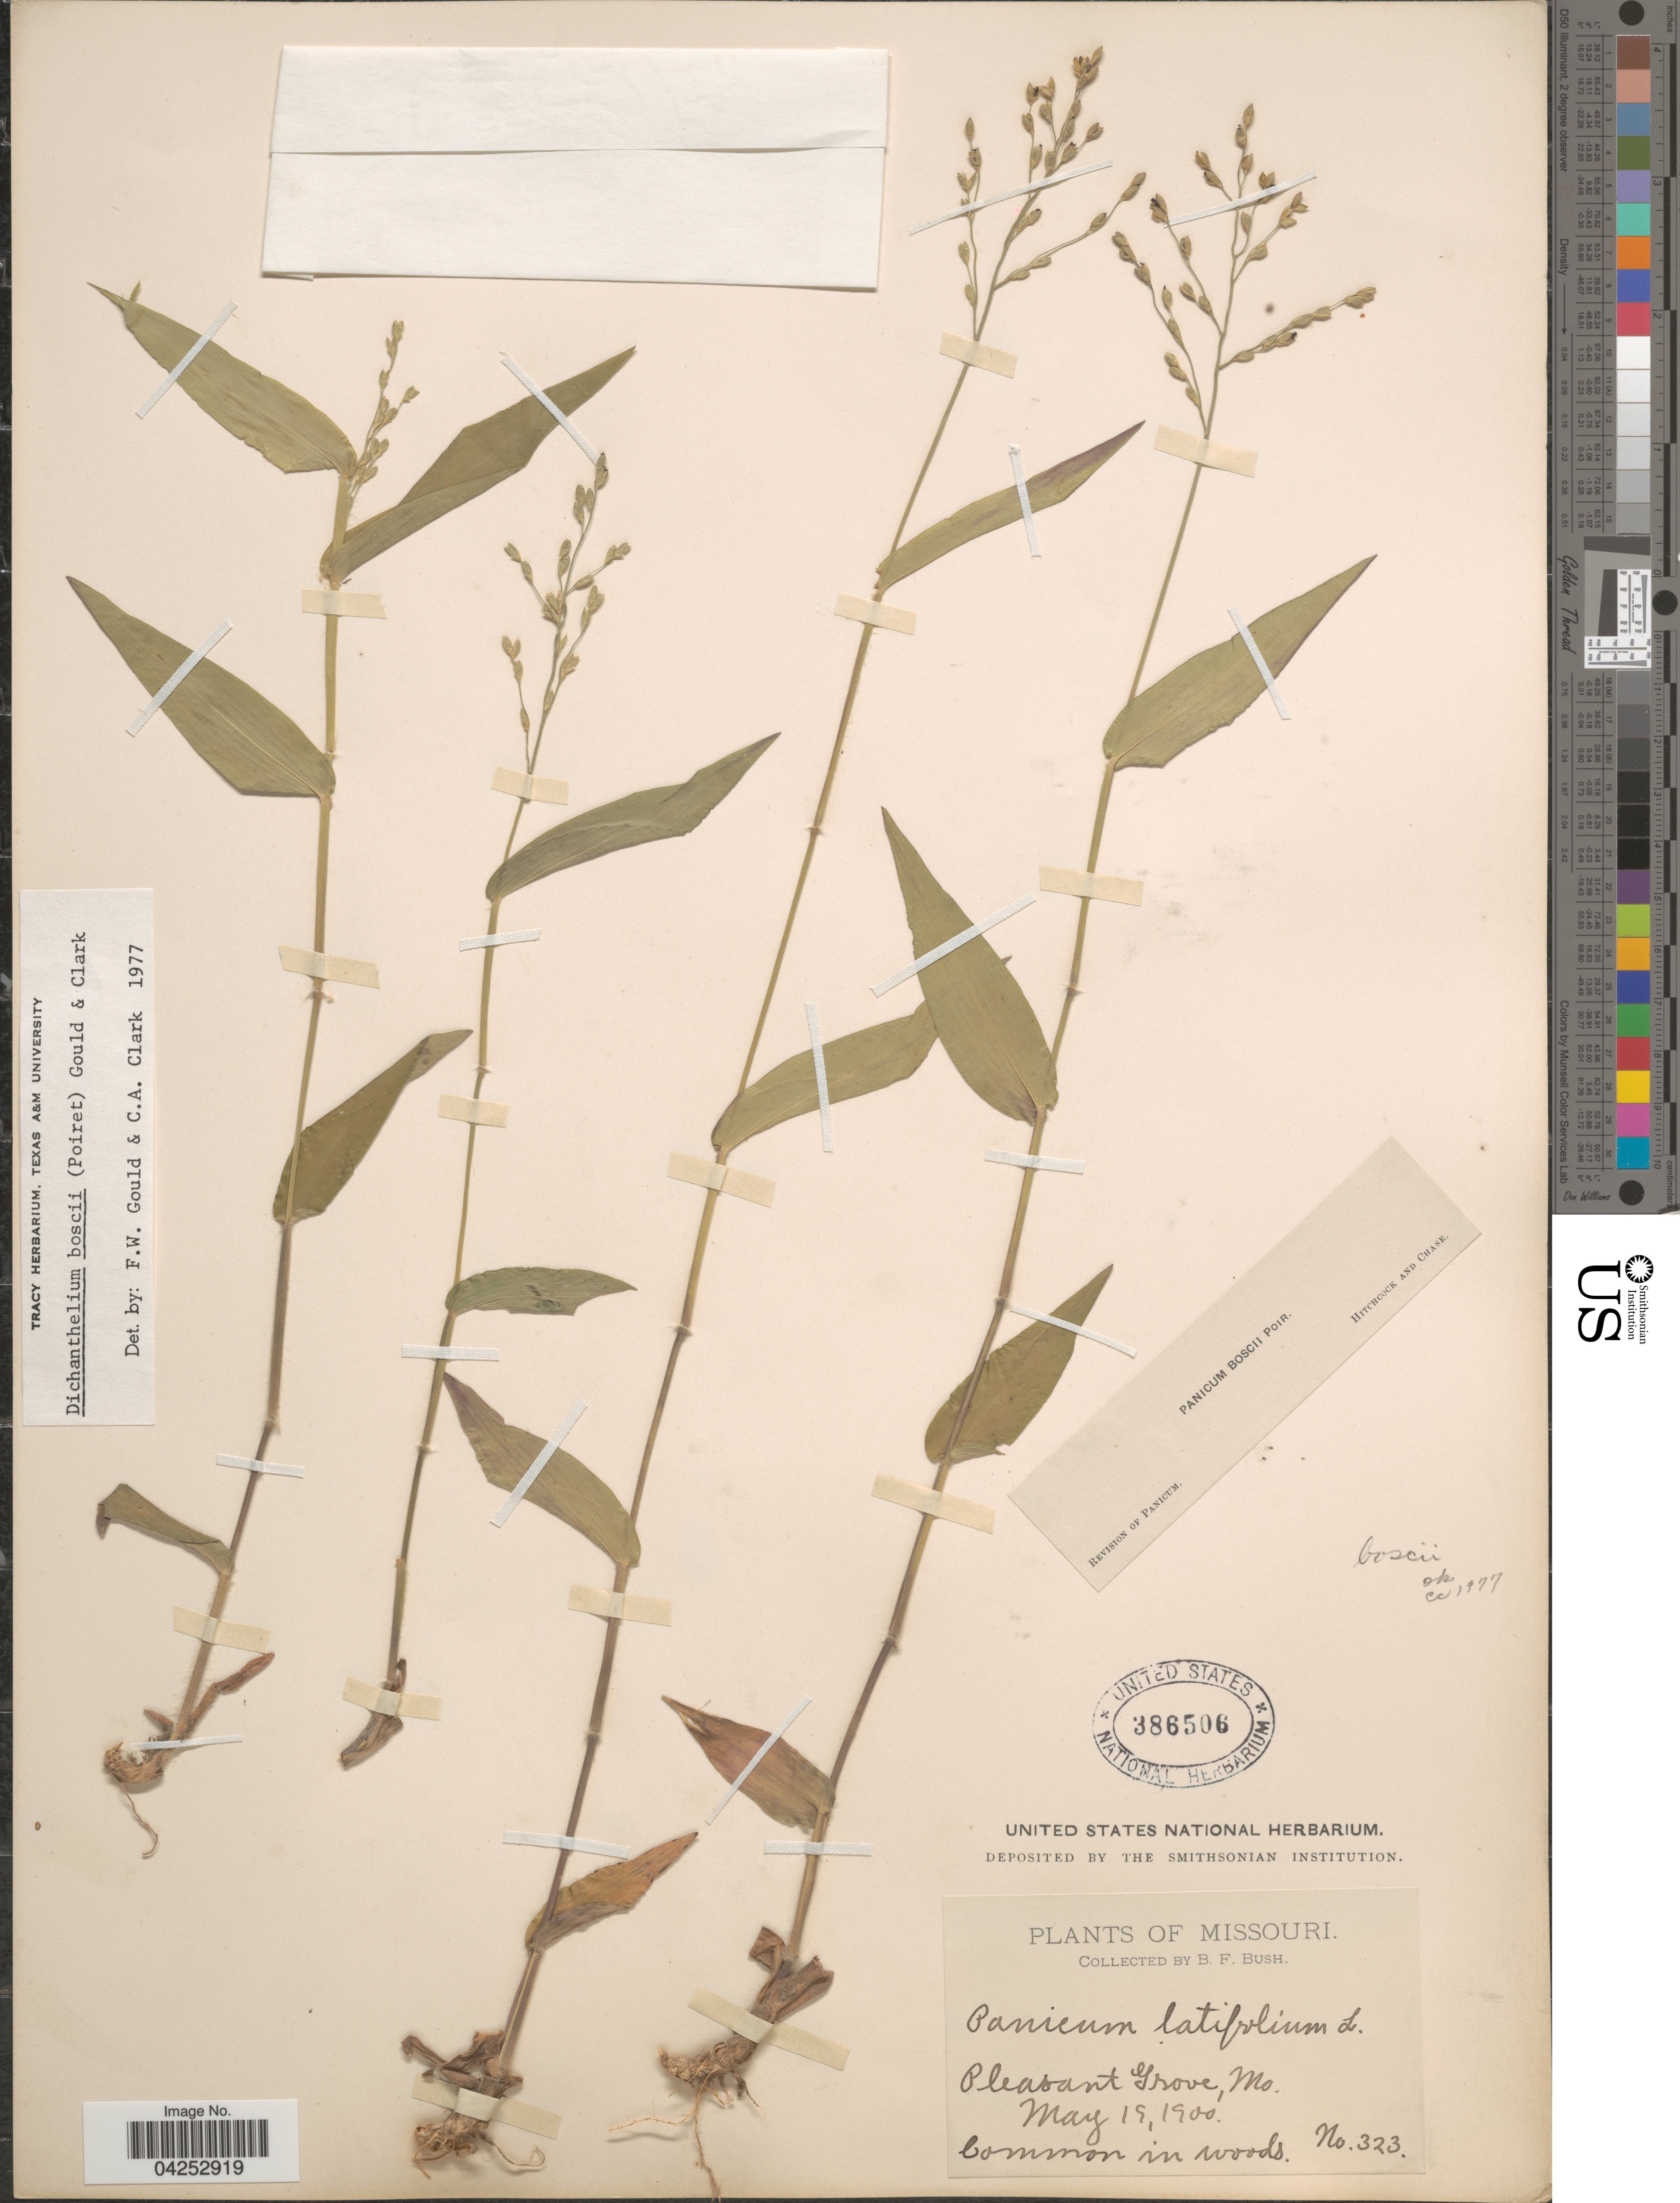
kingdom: Plantae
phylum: Tracheophyta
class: Liliopsida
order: Poales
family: Poaceae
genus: Dichanthelium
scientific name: Dichanthelium boscii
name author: (Poir.) Gould & C.A. Clark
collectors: B. F. Bush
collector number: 323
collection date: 1900-05-19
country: United States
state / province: Missouri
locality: Pleasant Grove.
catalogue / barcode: US 386506